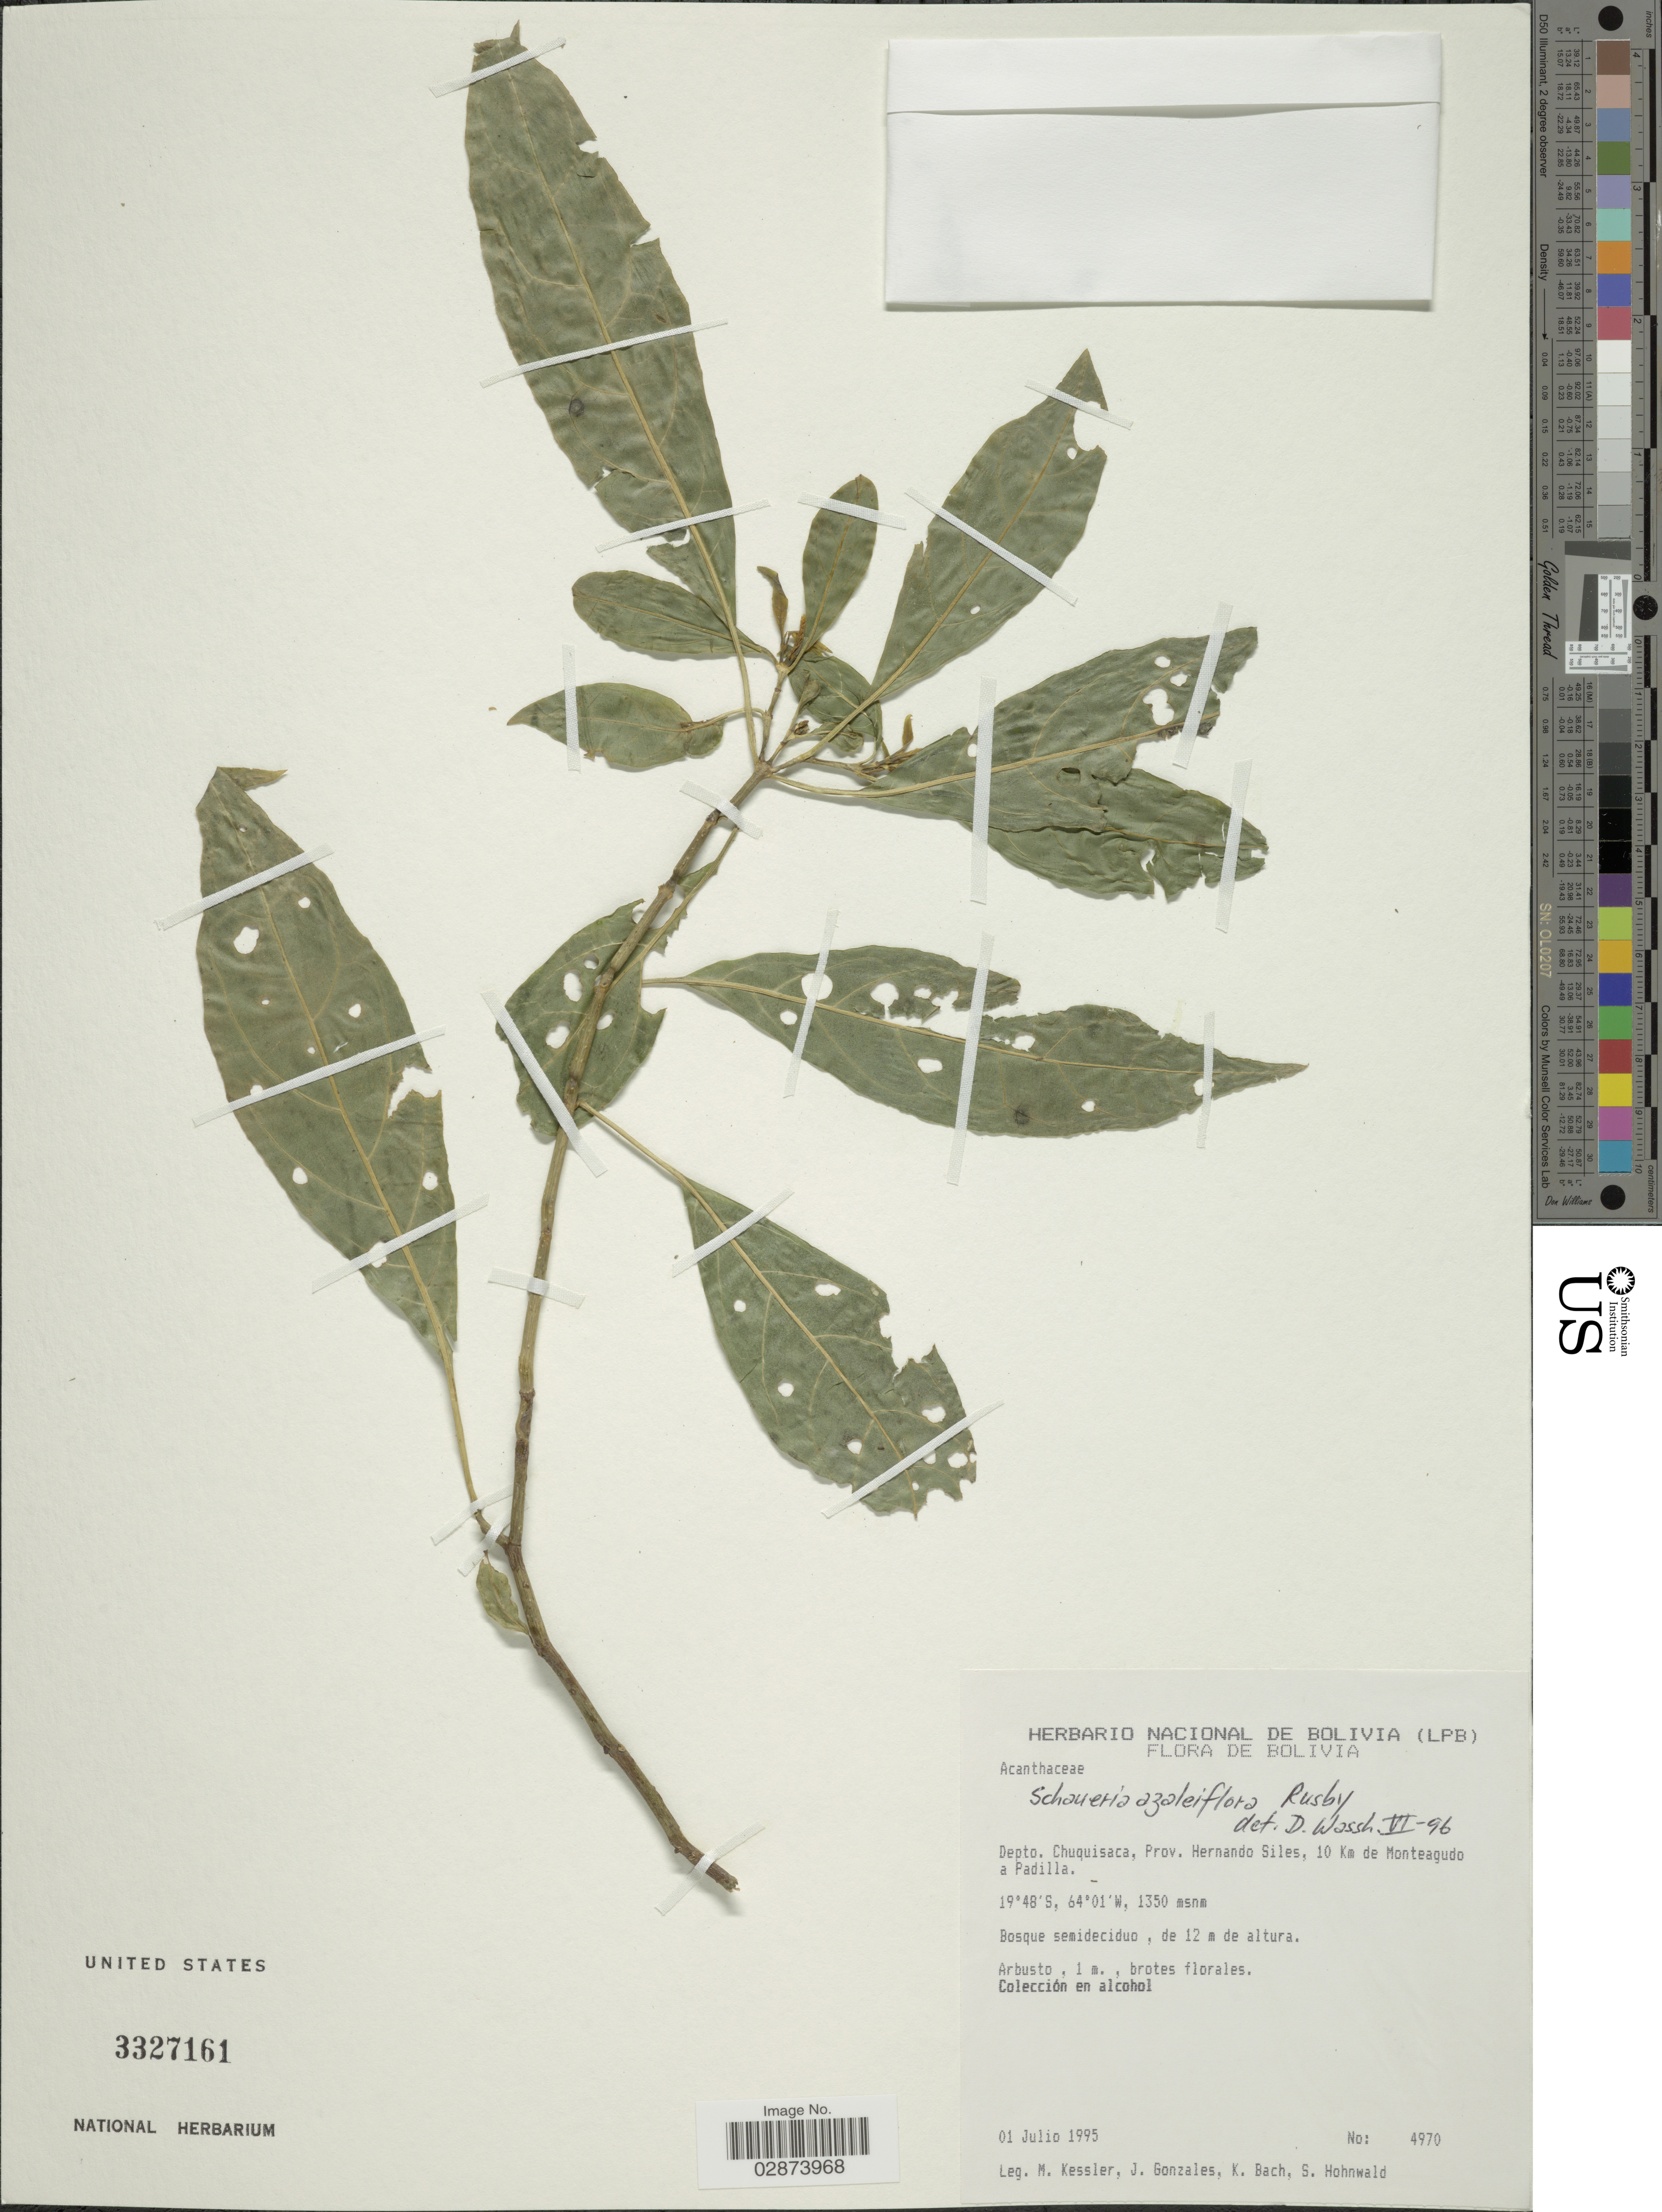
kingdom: Plantae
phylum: Tracheophyta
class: Magnoliopsida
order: Lamiales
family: Acanthaceae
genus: Schaueria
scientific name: Schaueria azaleiflora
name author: Rusby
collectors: M. Kessler, J. Gonzales, K. Bach & S. Hohnwald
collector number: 4970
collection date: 1995-07-01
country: Bolivia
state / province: Chuquisaca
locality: Depto. Chuquisaca, Prov. Hernando Siles, 10 Km de Monteagudo a Padilla.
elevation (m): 1350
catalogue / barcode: US 3327161